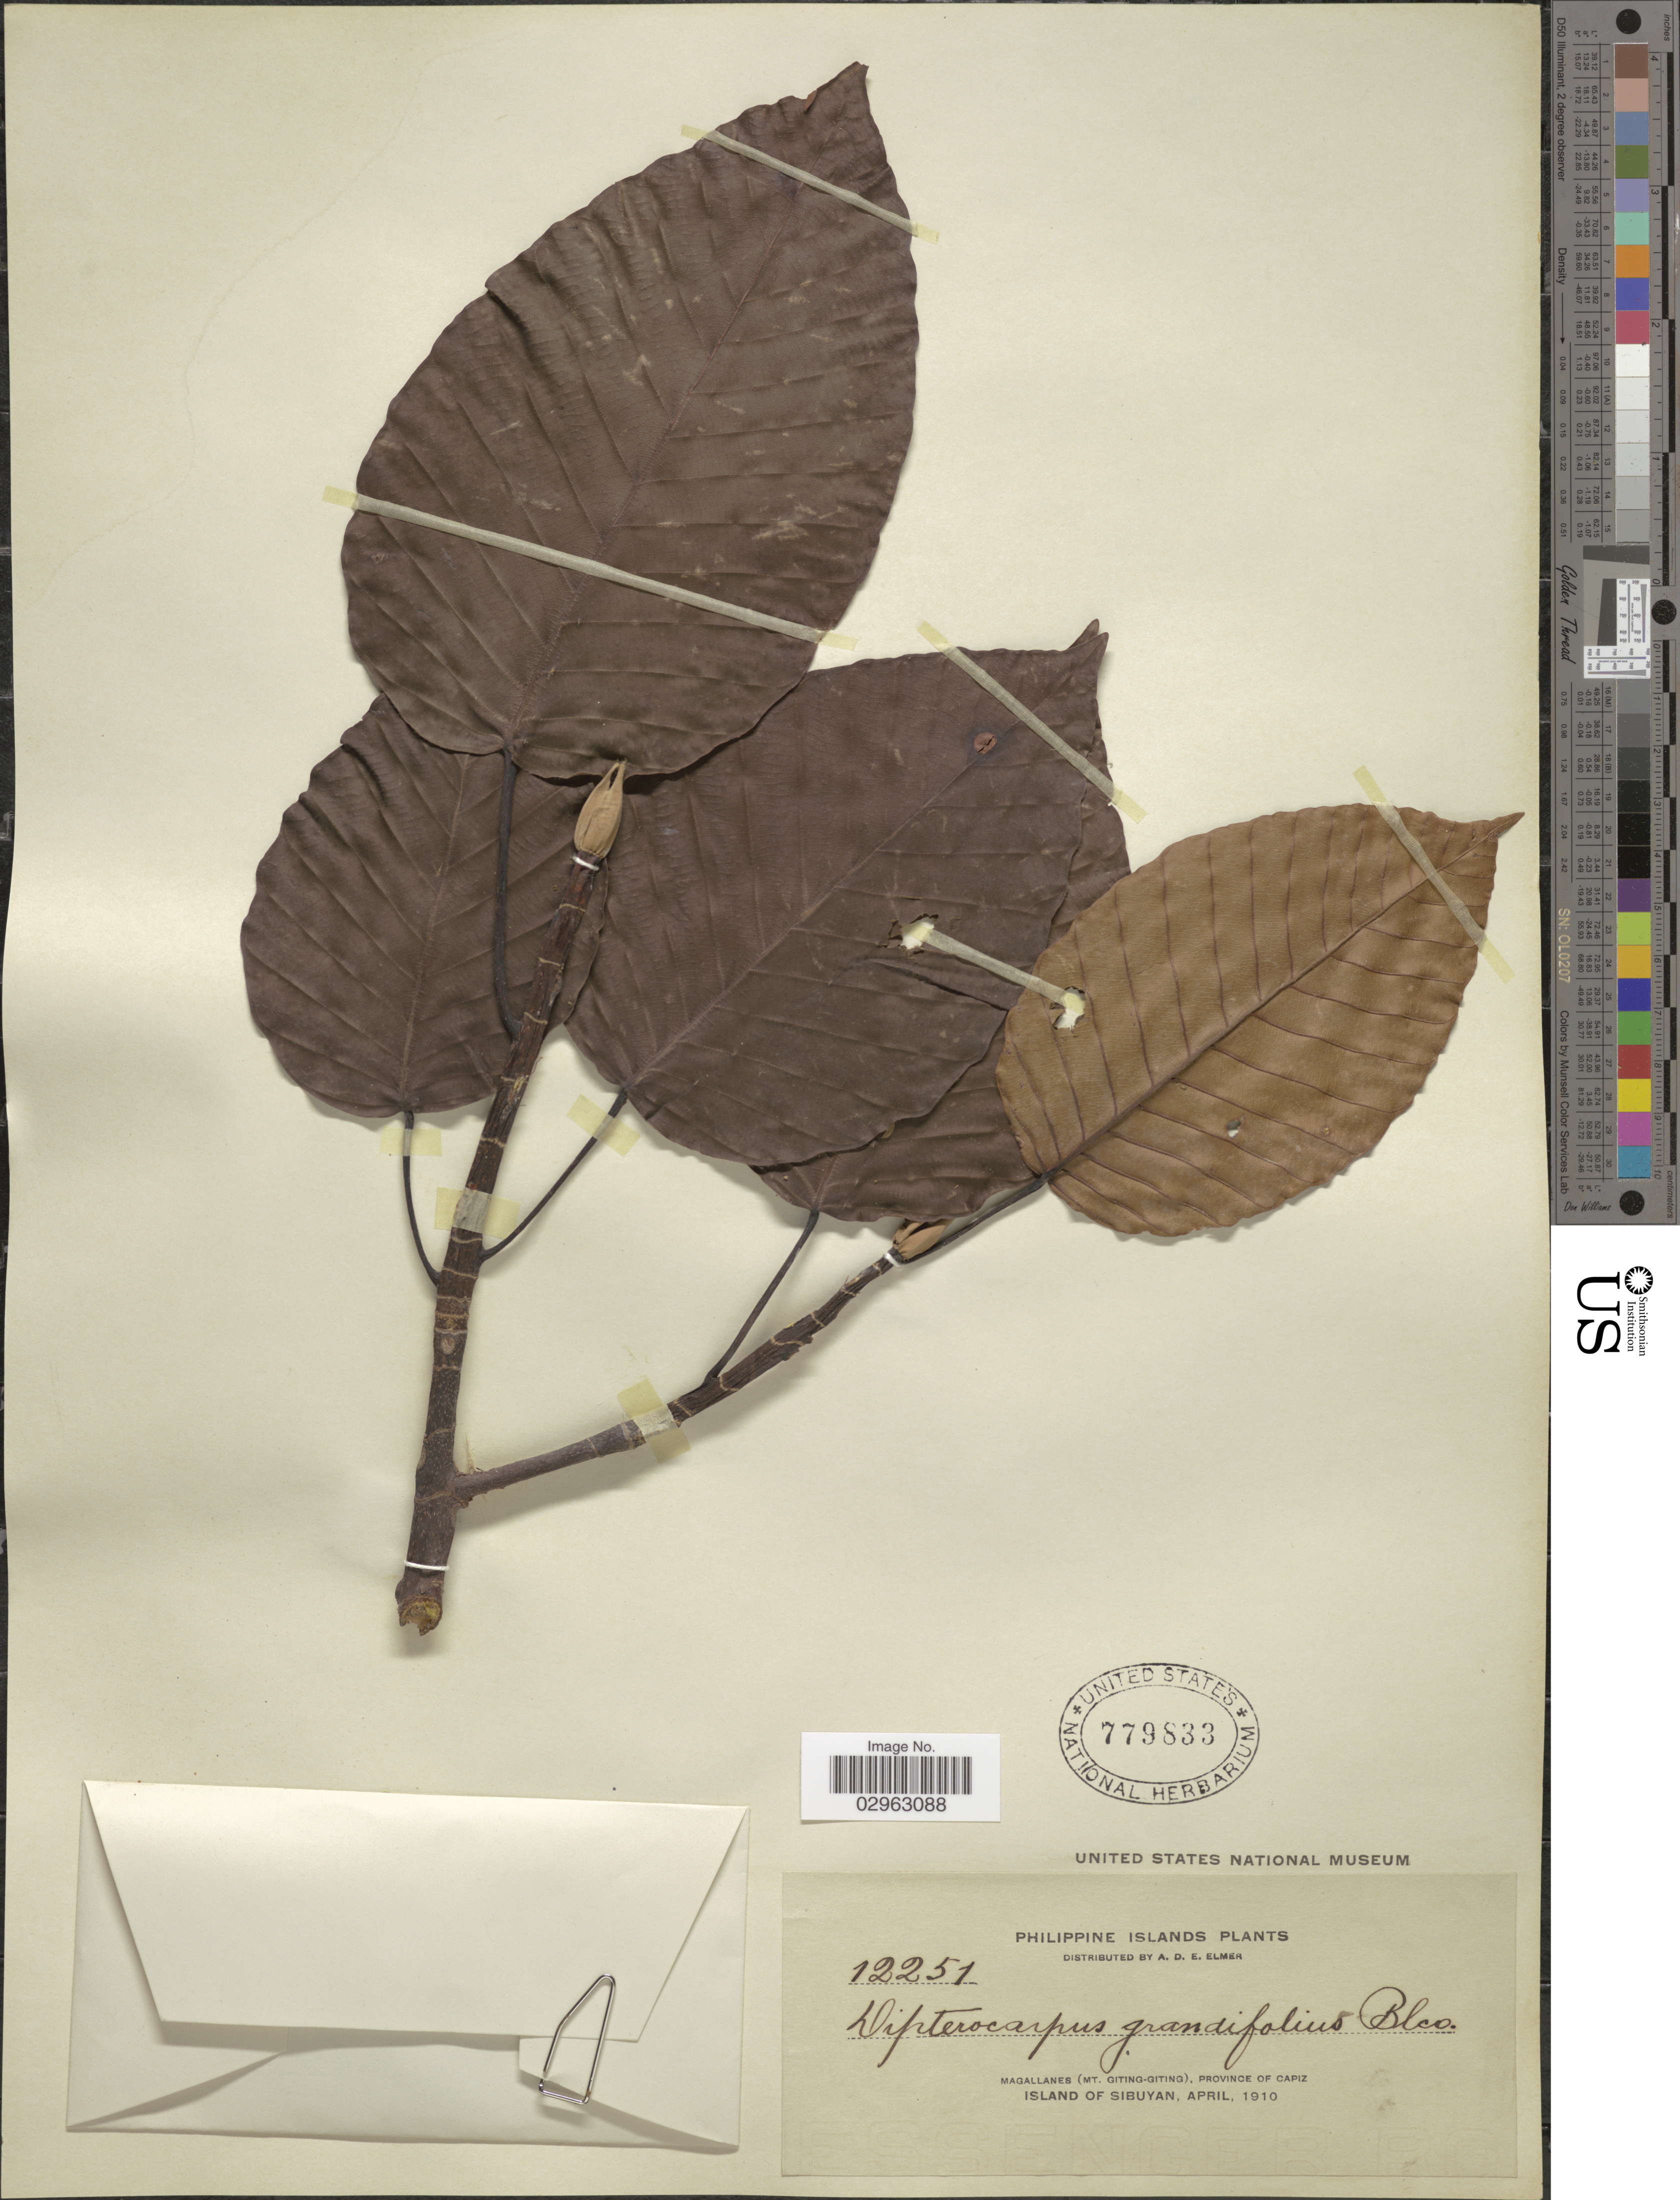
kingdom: Plantae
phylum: Tracheophyta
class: Magnoliopsida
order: Malvales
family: Dipterocarpaceae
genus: Dipterocarpus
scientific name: Dipterocarpus grandiflorus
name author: (Blanco) Blanco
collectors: A. D. E. Elmer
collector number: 12251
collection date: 1910-04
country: Philippines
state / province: Western Visayas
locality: Magallanes (Mt. Giting-Giting), Province of Capiz. Island of Sibuyan.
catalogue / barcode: US 779833